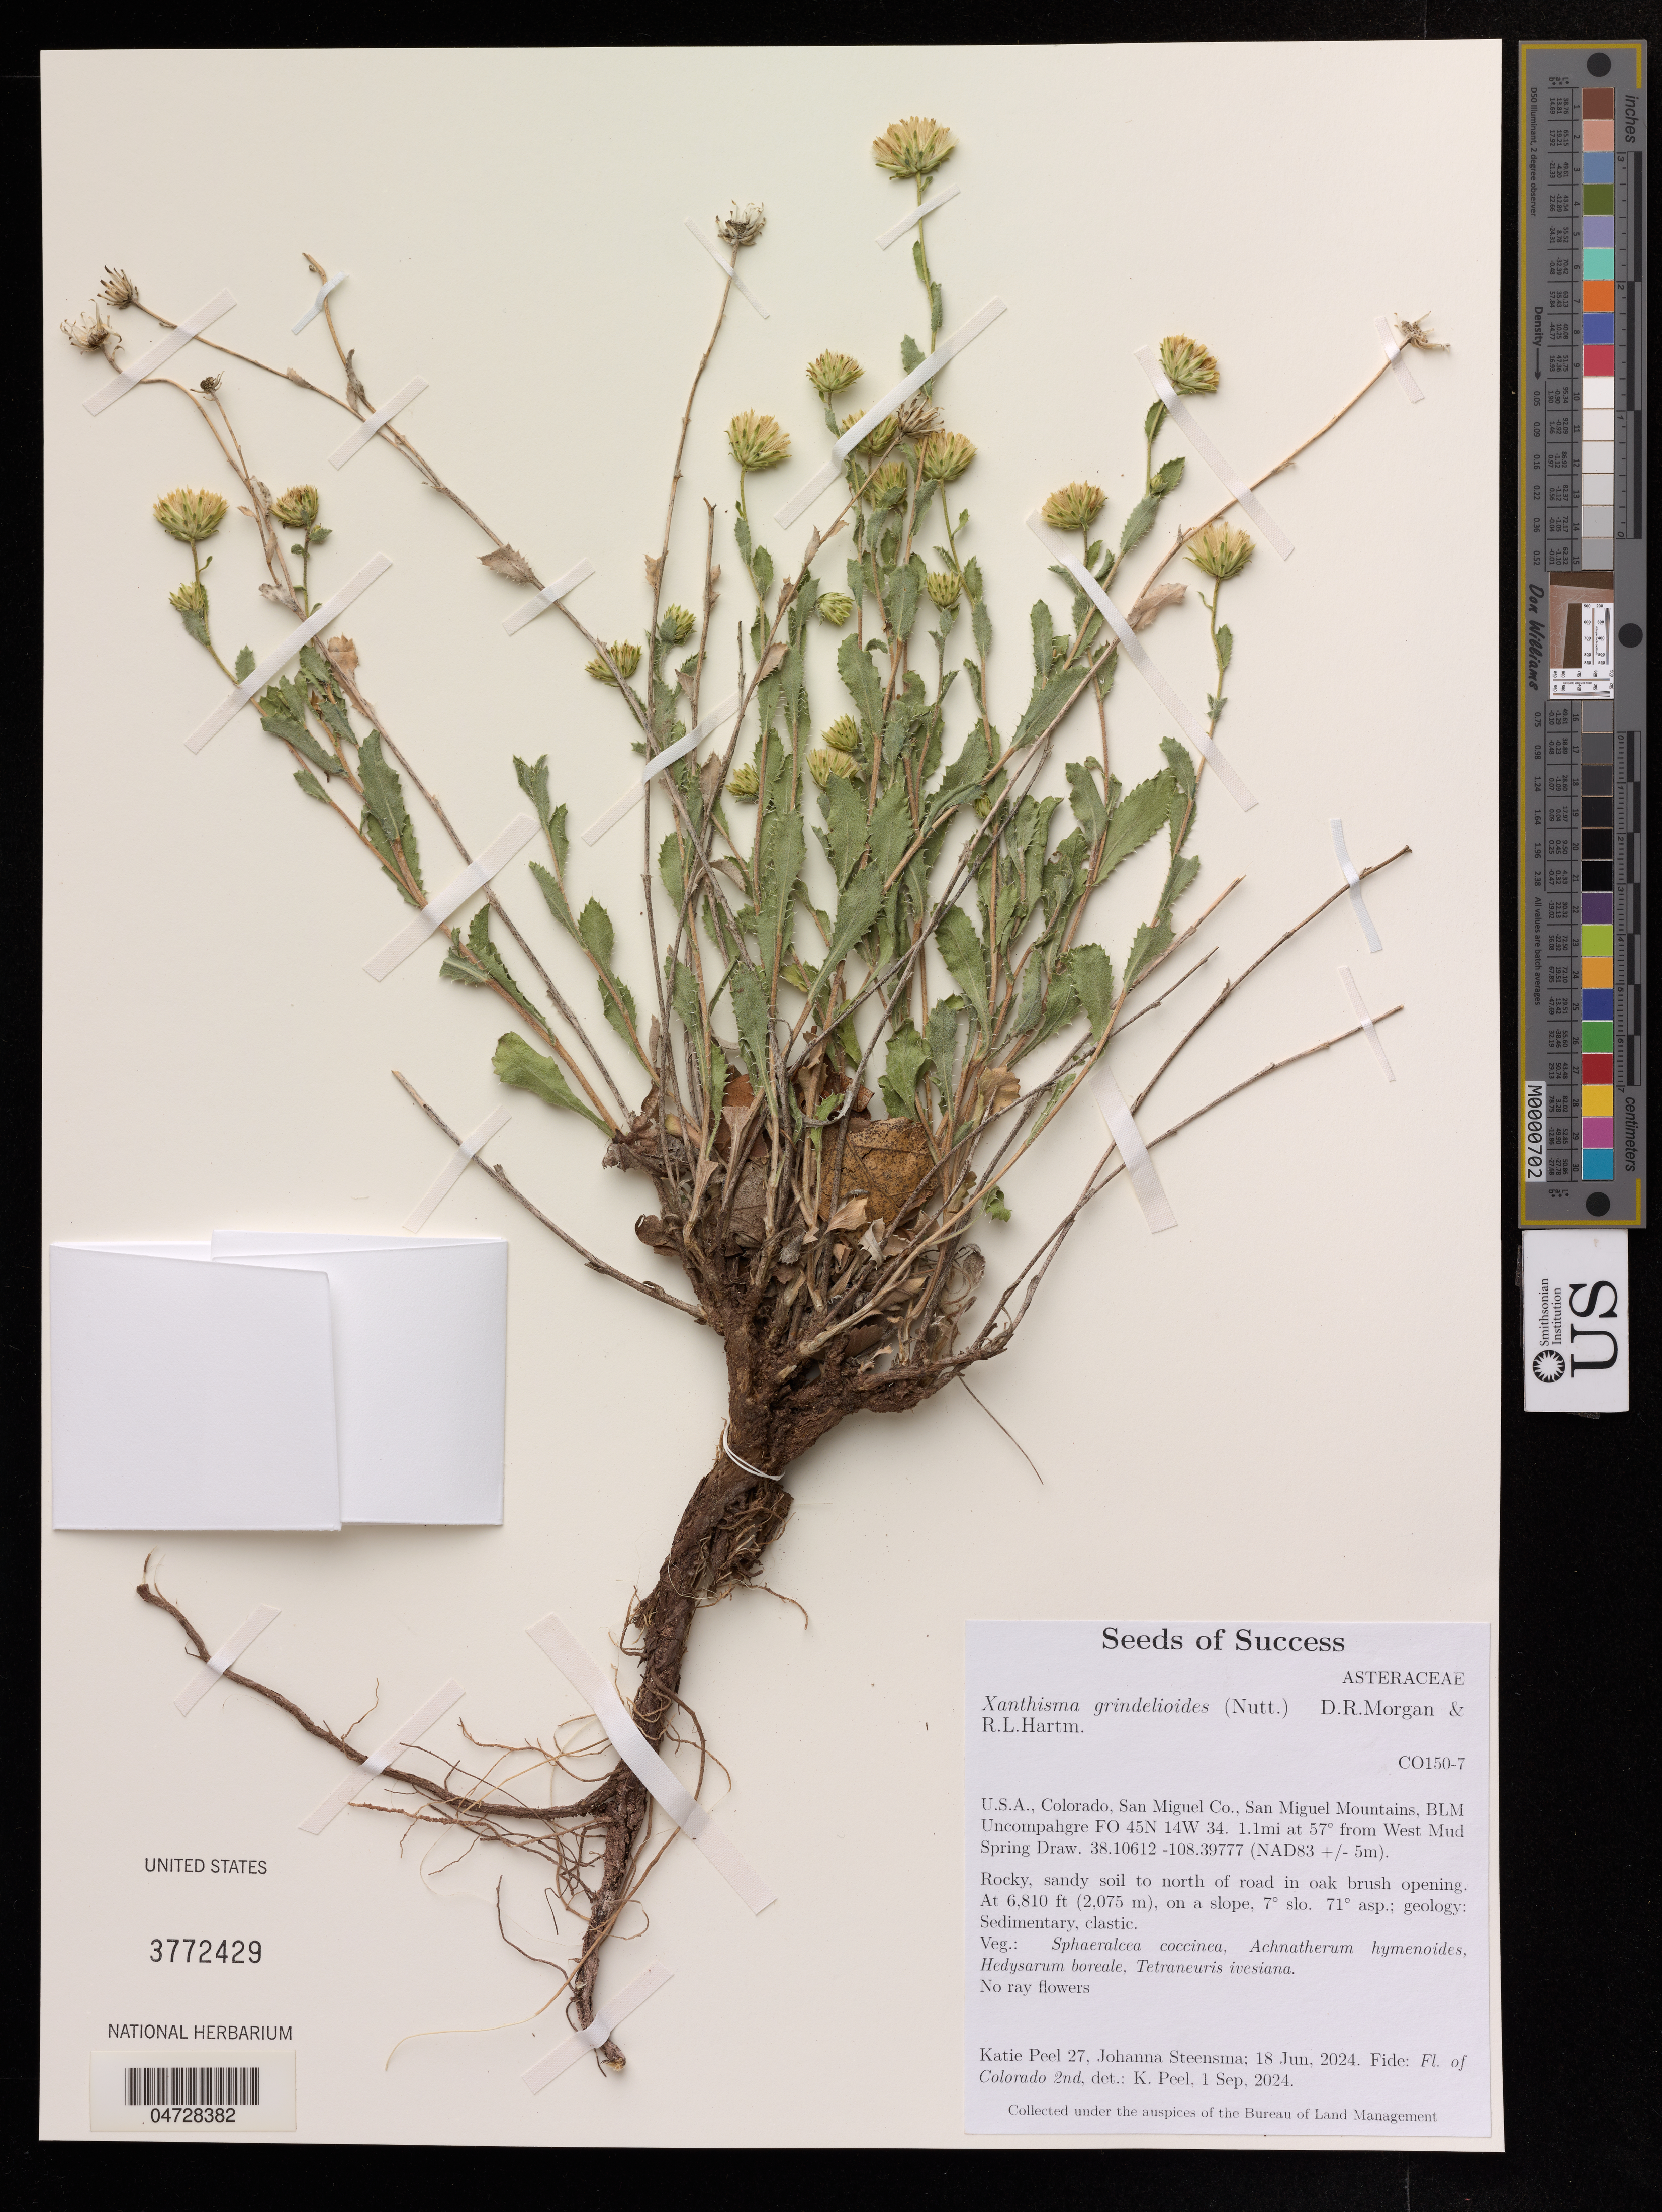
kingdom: Plantae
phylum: Tracheophyta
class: Magnoliopsida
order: Asterales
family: Asteraceae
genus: Xanthisma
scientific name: Xanthisma grindelioides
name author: (Nutt.) D. R. Morgan & R.L. Hartm.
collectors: K. Peel & J. Steensma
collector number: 27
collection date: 2024-06-18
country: United States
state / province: Colorado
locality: San Miguel Co., San Miguel Mountains, BLM Uncompahgre FO.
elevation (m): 2076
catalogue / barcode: US 3772429